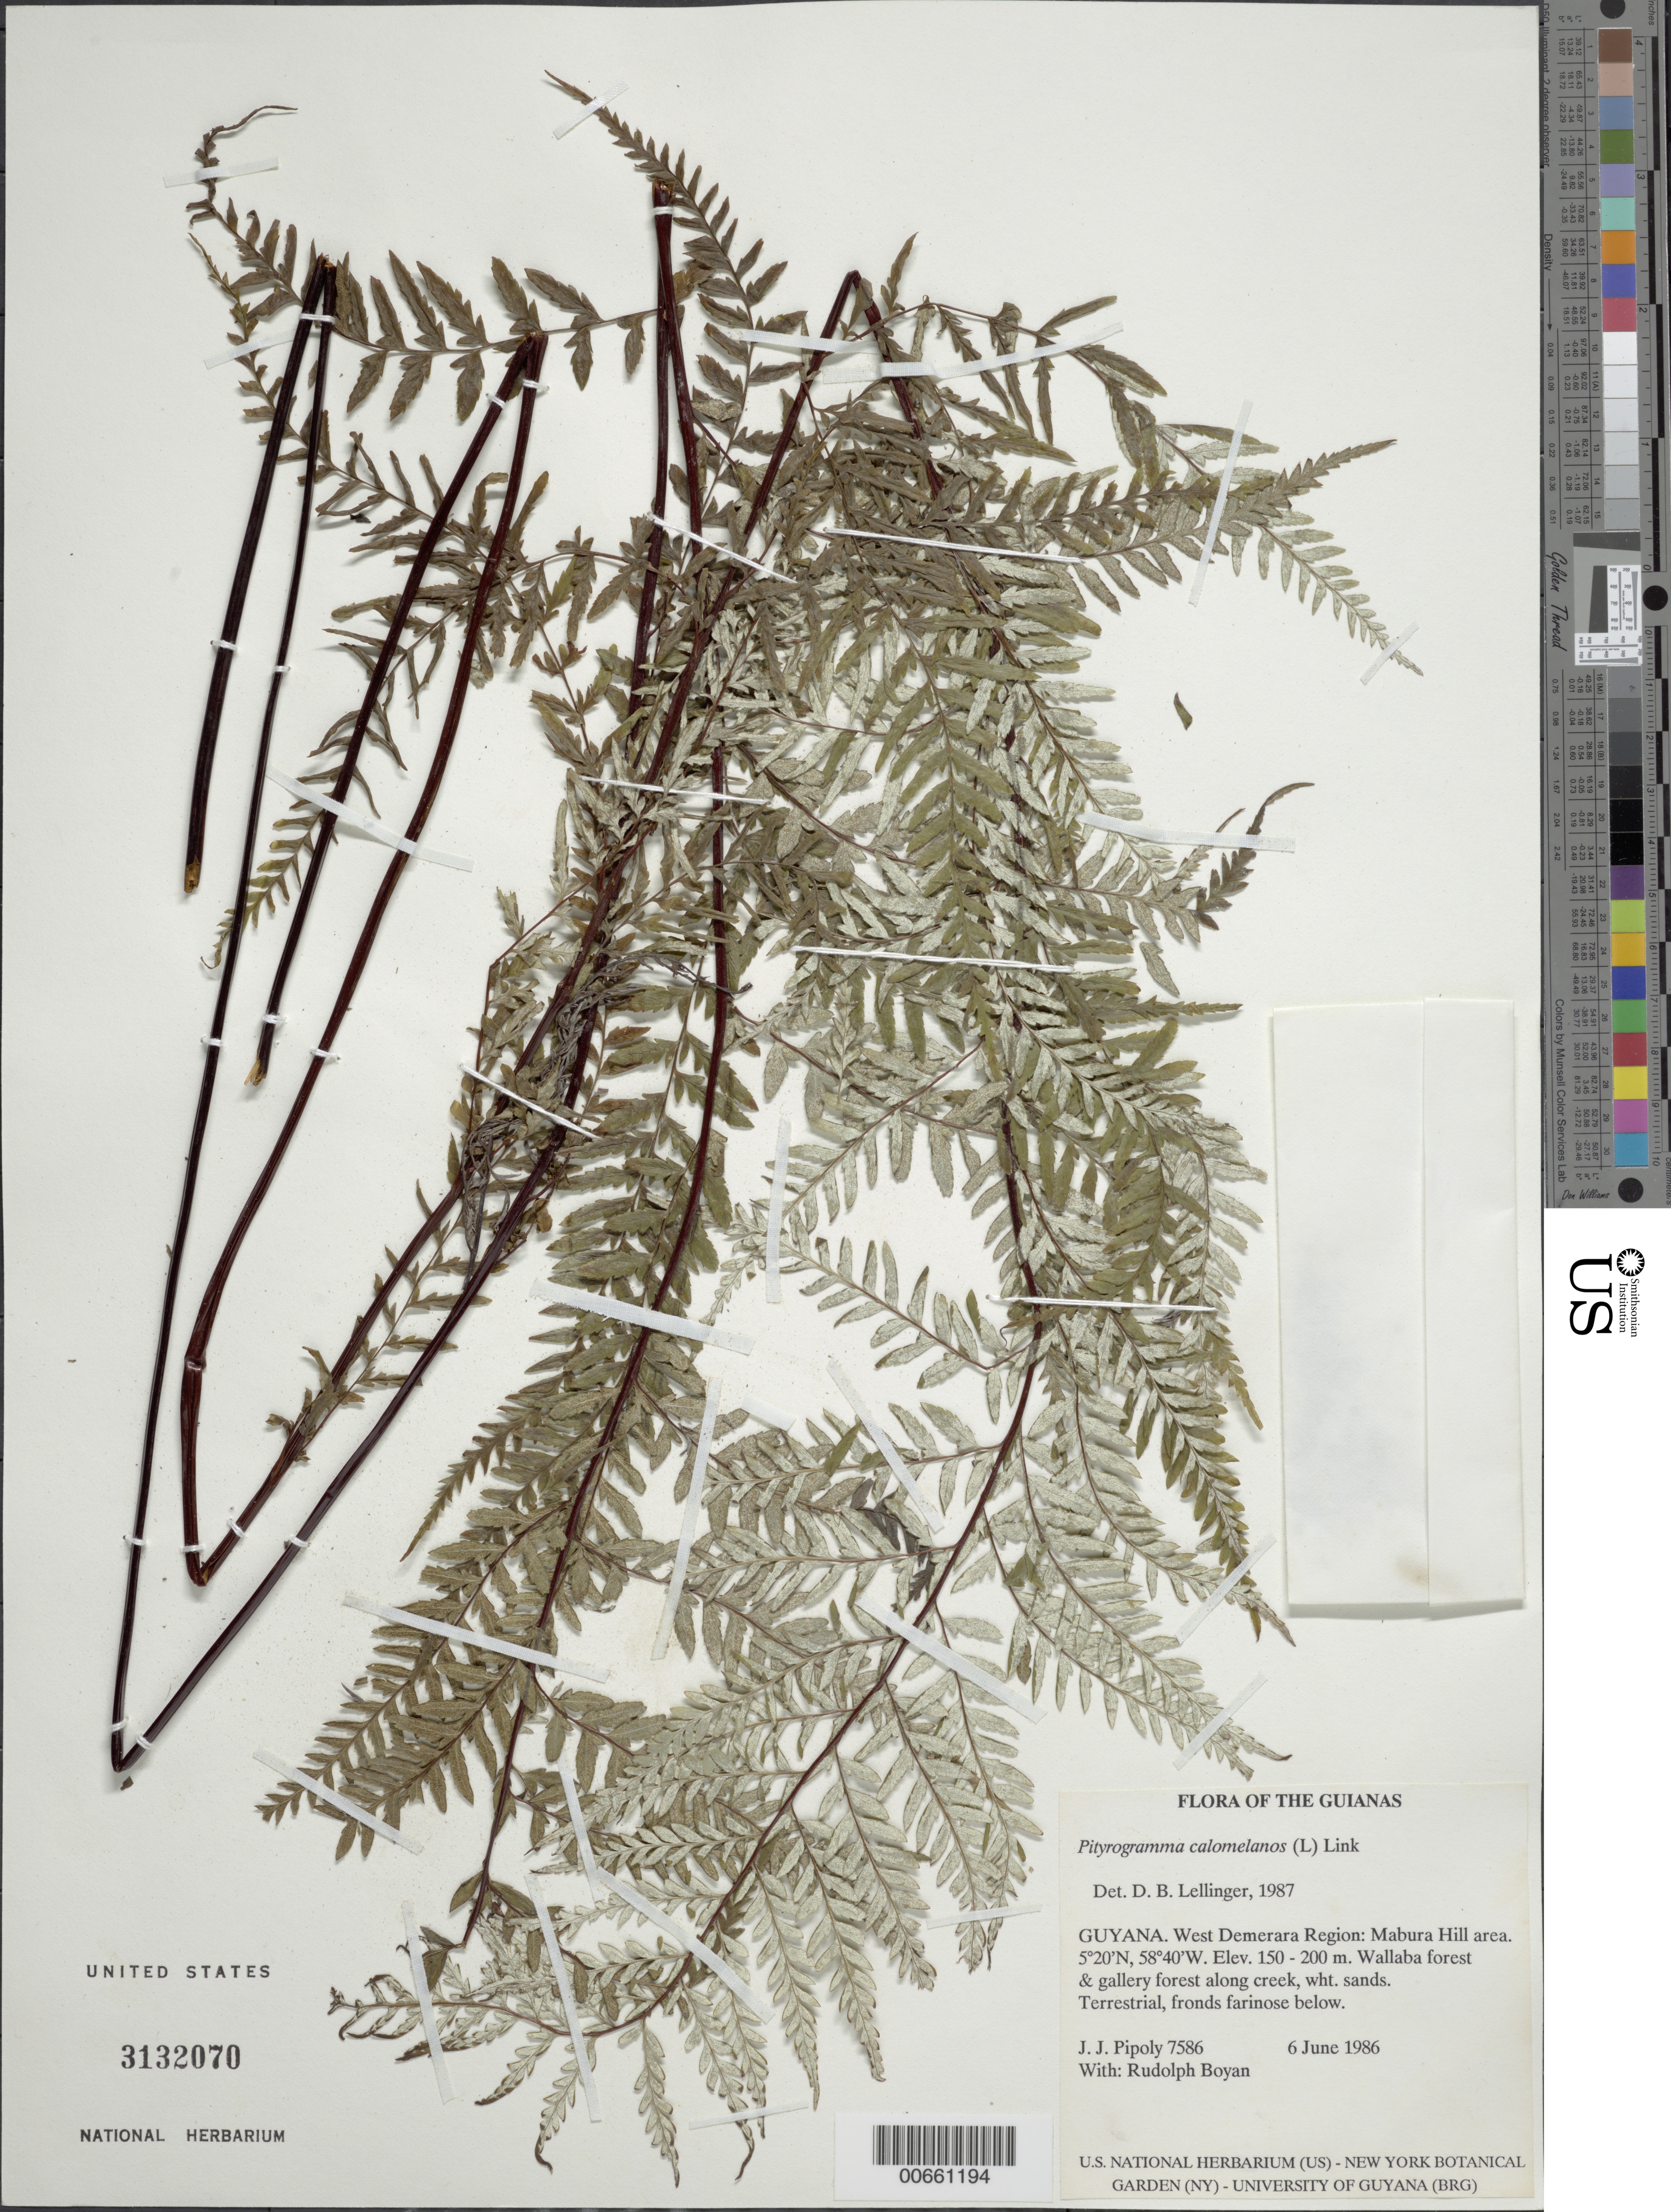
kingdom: Plantae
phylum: Tracheophyta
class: Polypodiopsida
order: Polypodiales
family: Pteridaceae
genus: Pityrogramma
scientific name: Pityrogramma calomelanos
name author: (L.) Link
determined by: Lellinger, David B., (BOT), Smithsonian Institution - National Museum of Natural History (UNITED STATES)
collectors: J. J. Pipoly & R. Boyan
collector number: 7586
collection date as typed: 6 June 1986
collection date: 1986-06-06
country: Guyana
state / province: U. Demerara-Berbice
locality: Mabura Hill area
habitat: Wallaba forest & gallery forest along creek, white sands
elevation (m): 150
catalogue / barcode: US 3132070